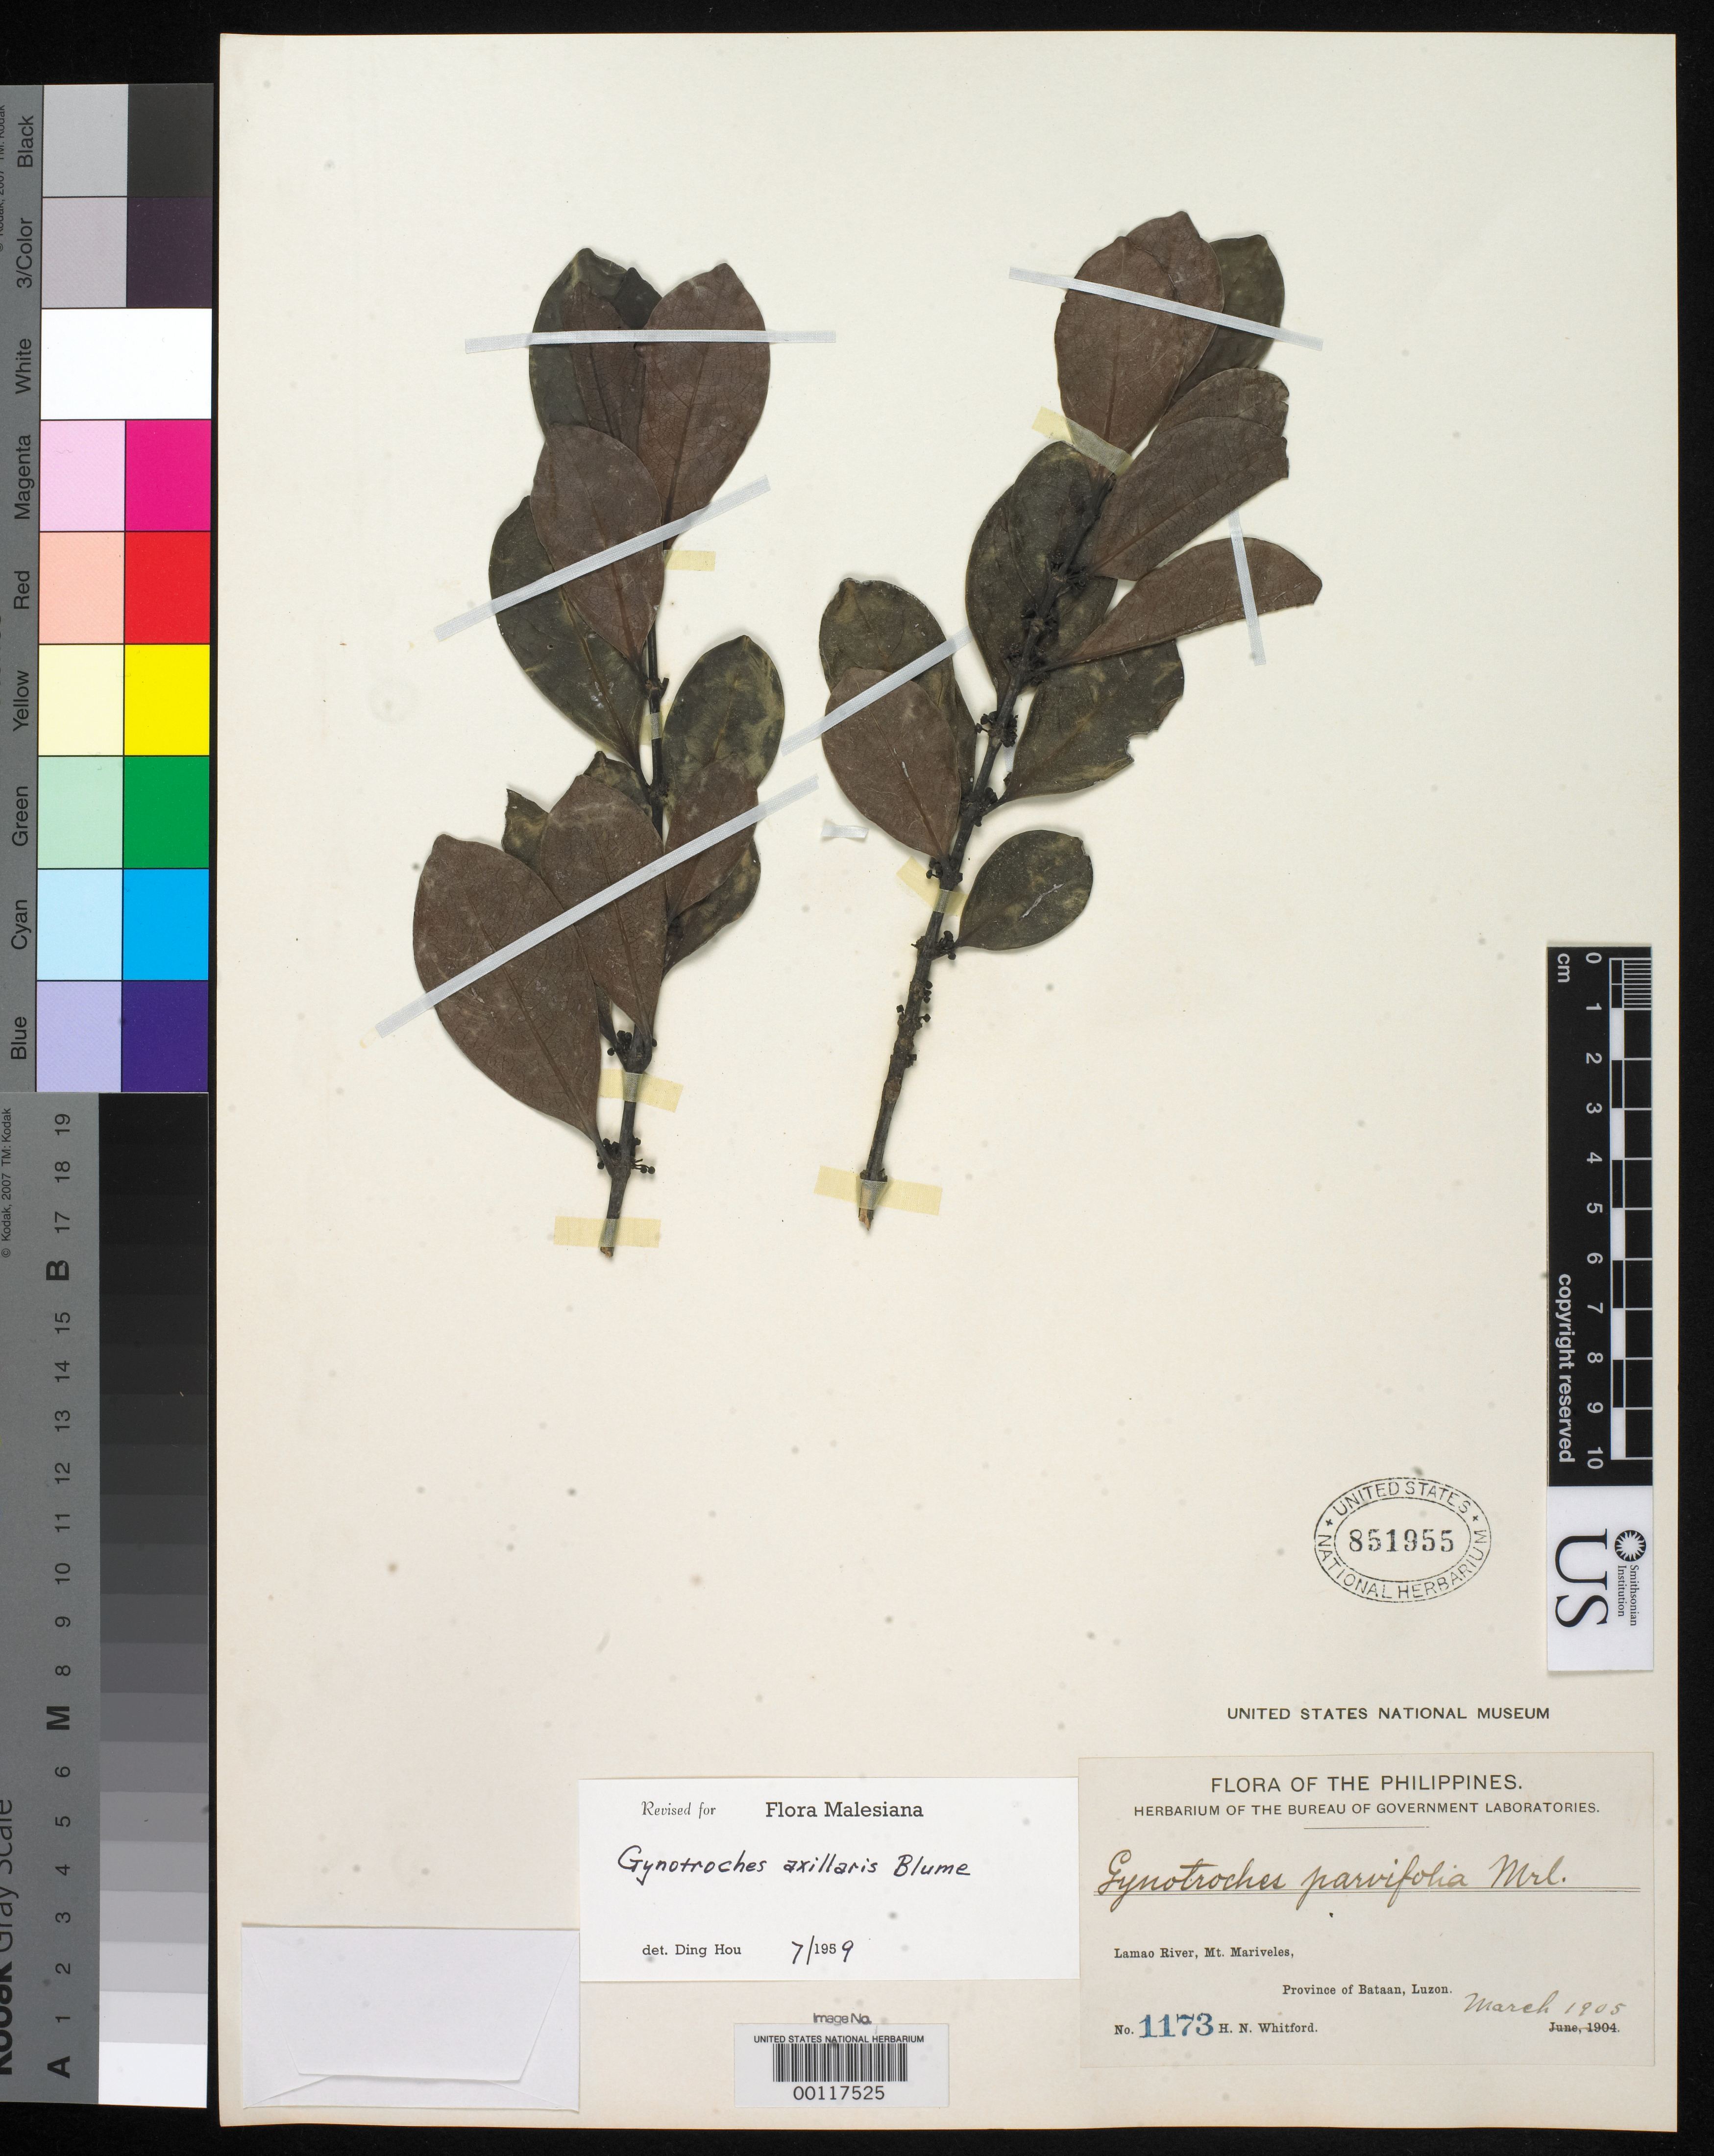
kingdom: Plantae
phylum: Tracheophyta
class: Magnoliopsida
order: Malpighiales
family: Rhizophoraceae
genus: Gynotroches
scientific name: Gynotroches parvifolia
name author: Merr.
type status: Isotype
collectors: H. N. Whitford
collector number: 1173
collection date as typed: Mar 1905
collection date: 1905-03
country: Philippines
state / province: Central Luzon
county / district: Bataan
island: Luzon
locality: Lamao River, Mt Mariveles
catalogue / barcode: US 851955